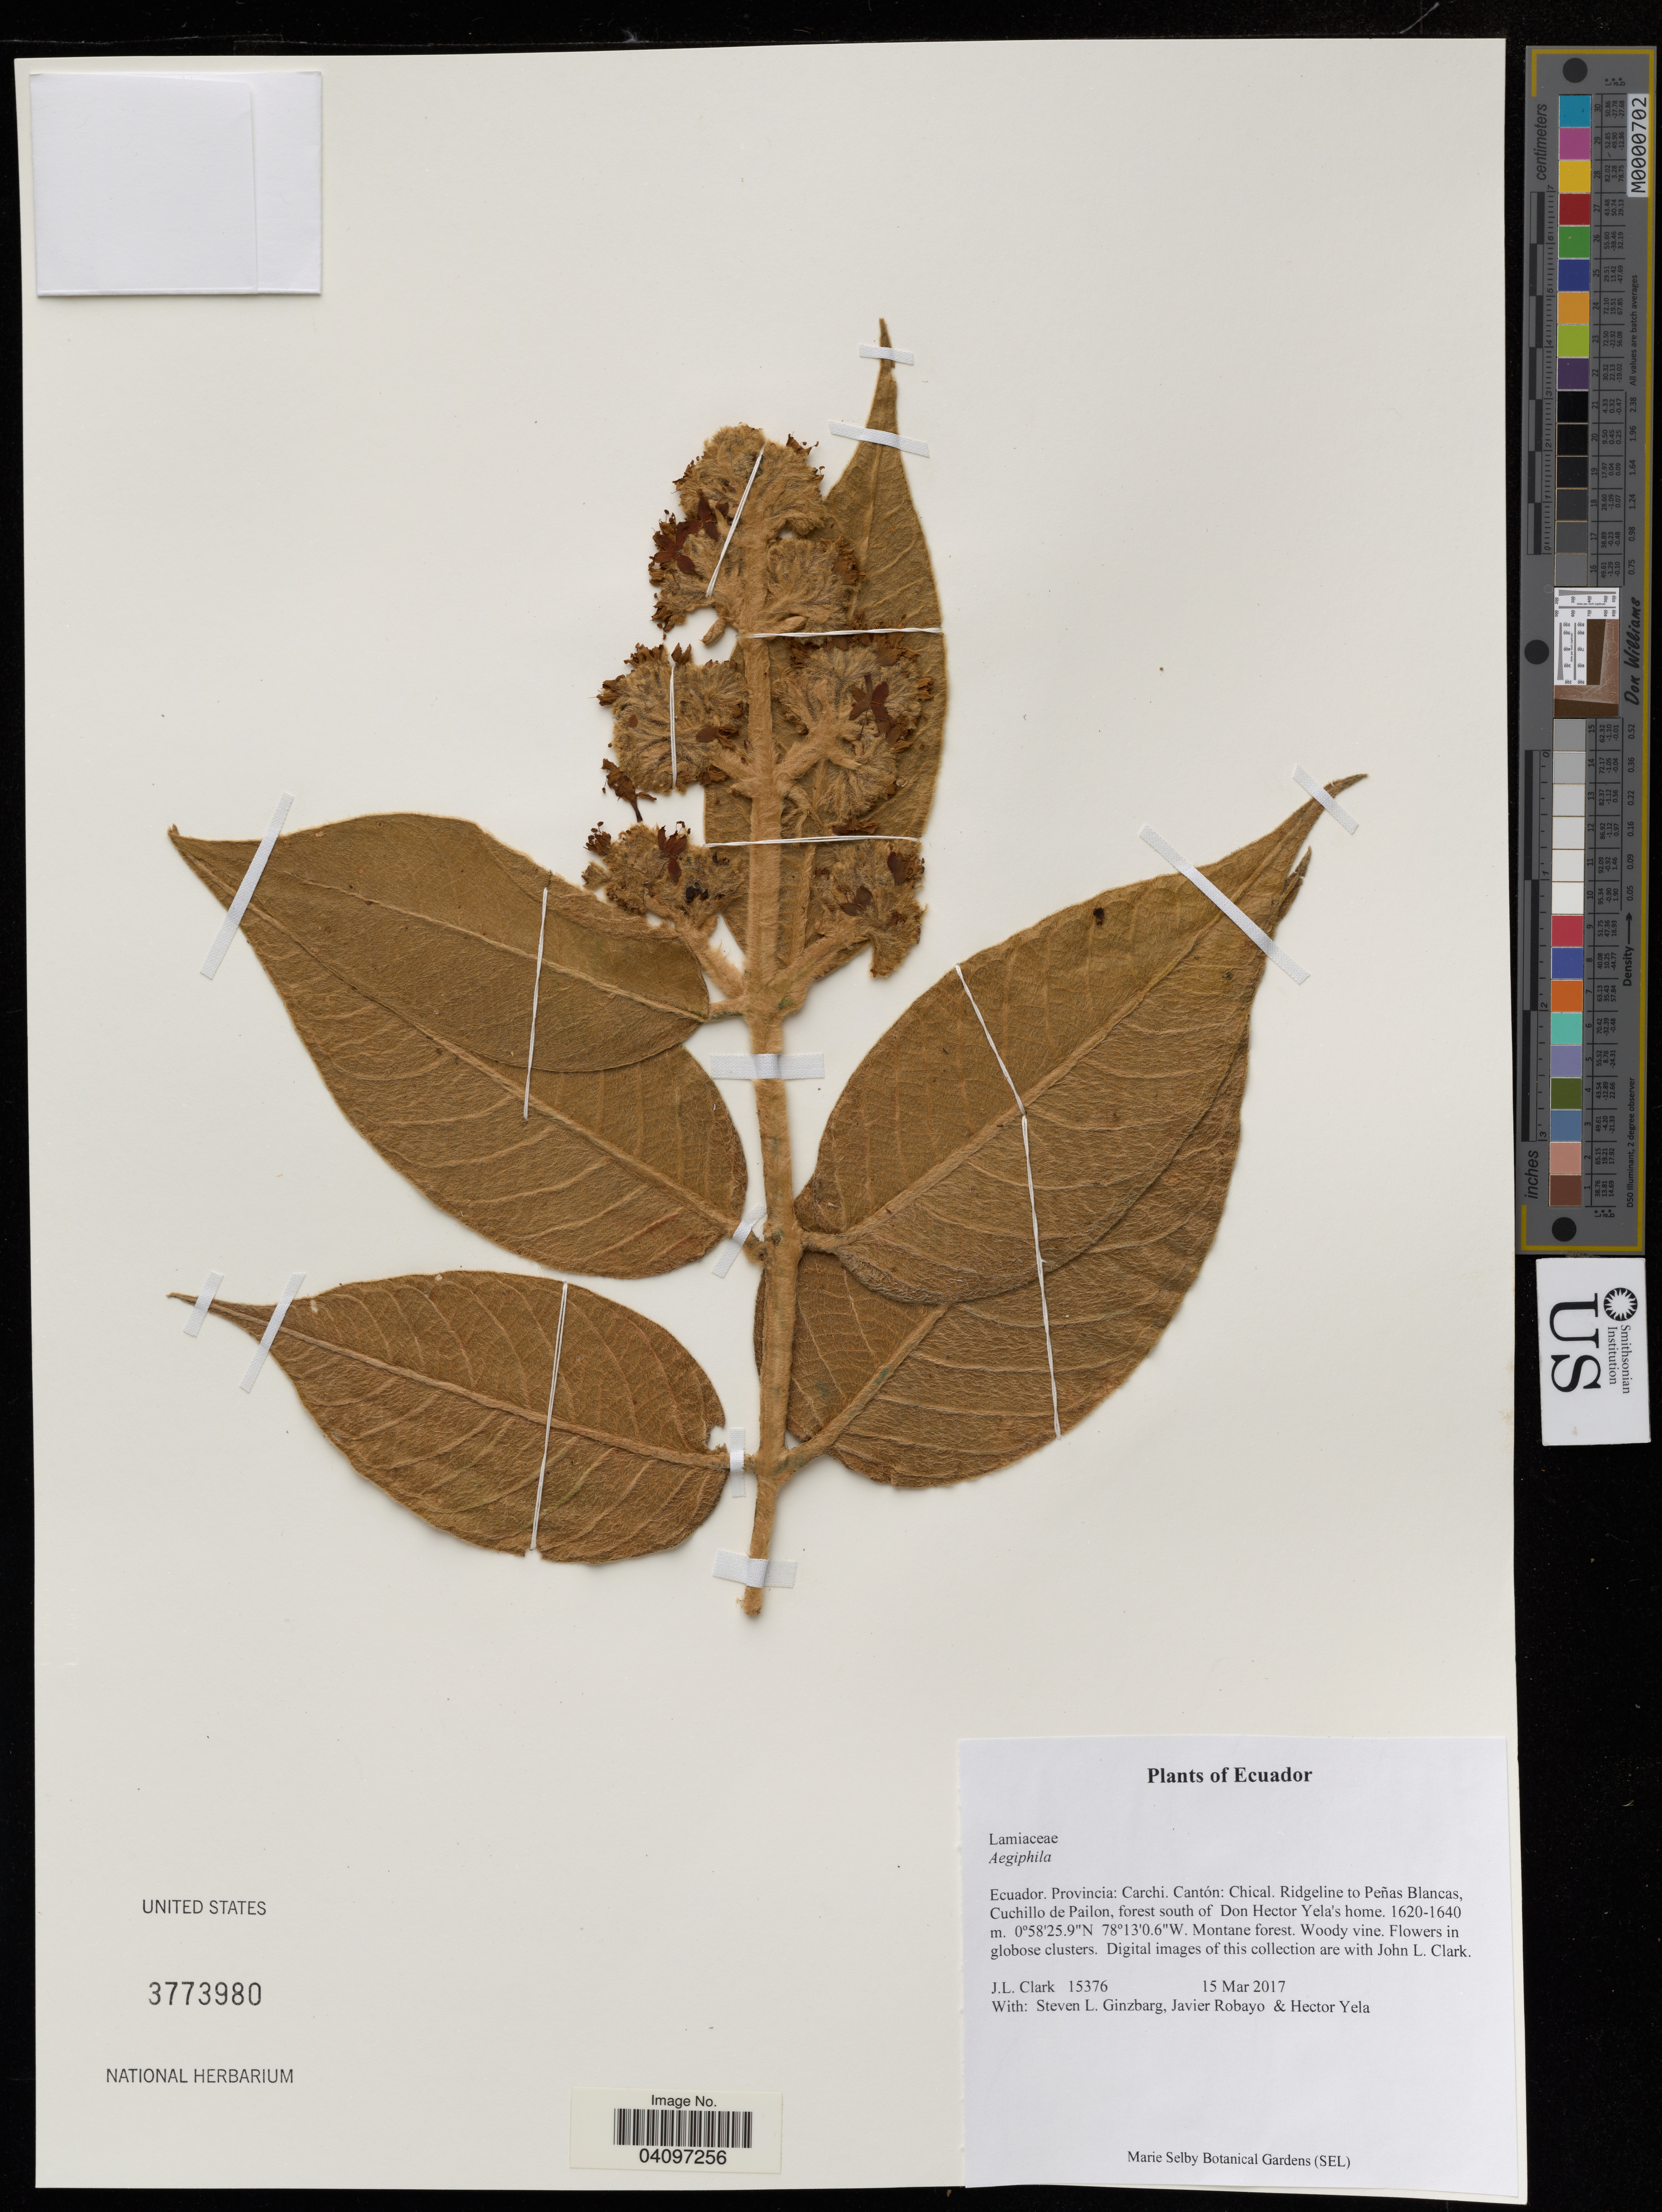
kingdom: Plantae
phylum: Tracheophyta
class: Magnoliopsida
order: Lamiales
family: Lamiaceae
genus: Aegiphila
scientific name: Aegiphila sp.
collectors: J. Clark, S. Ginzbarg & J. Robayo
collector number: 15376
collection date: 2017-03-15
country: Ecuador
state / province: Carchi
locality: Ecuador. Provincia: Carchi. Cantón: Chical. Ridgeline to Peñas Blancas, Cuchillo de Pailon, forest south of Don Hector Yela's home.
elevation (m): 1620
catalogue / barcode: US 3773980